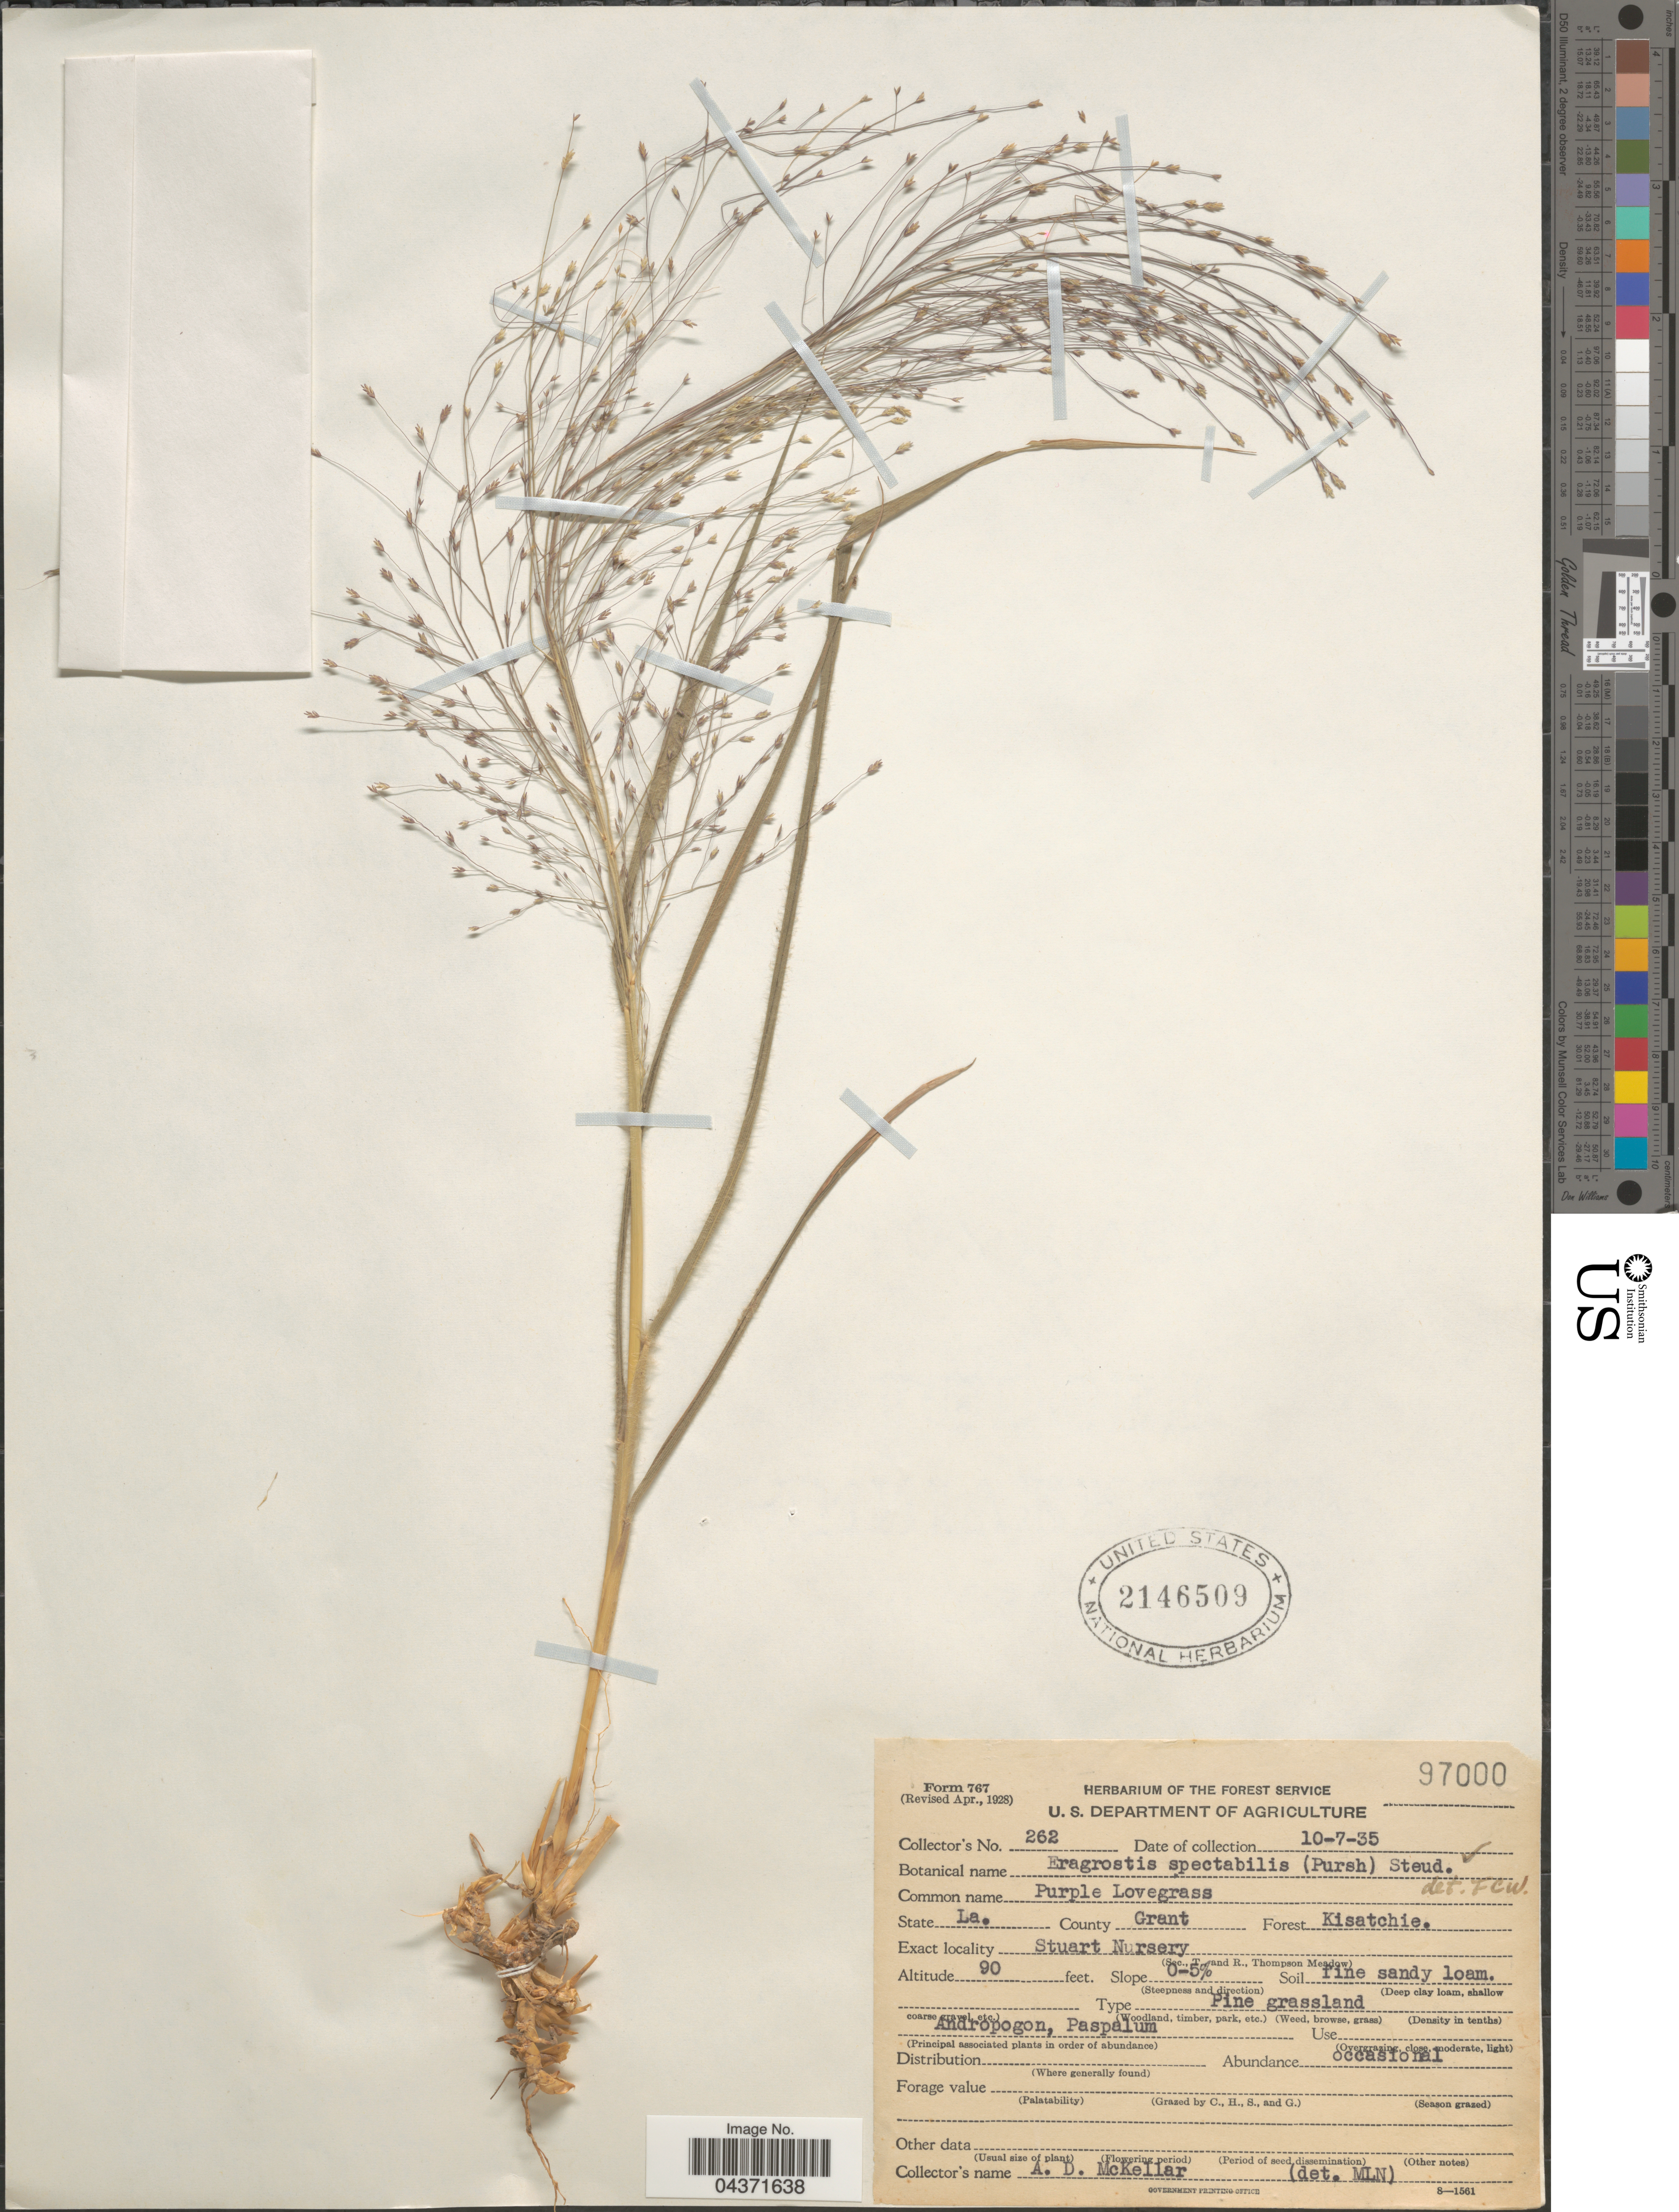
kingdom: Plantae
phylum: Tracheophyta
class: Liliopsida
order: Poales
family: Poaceae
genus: Eragrostis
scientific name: Eragrostis spectabilis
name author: (Pursh) Steud.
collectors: A. McKellar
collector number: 262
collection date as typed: Transcribed d/m/y: 7/10/35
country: United States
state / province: Louisiana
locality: County Grant. Forest Kisatchie. Stuart Nursery.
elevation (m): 27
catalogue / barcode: US 2146509